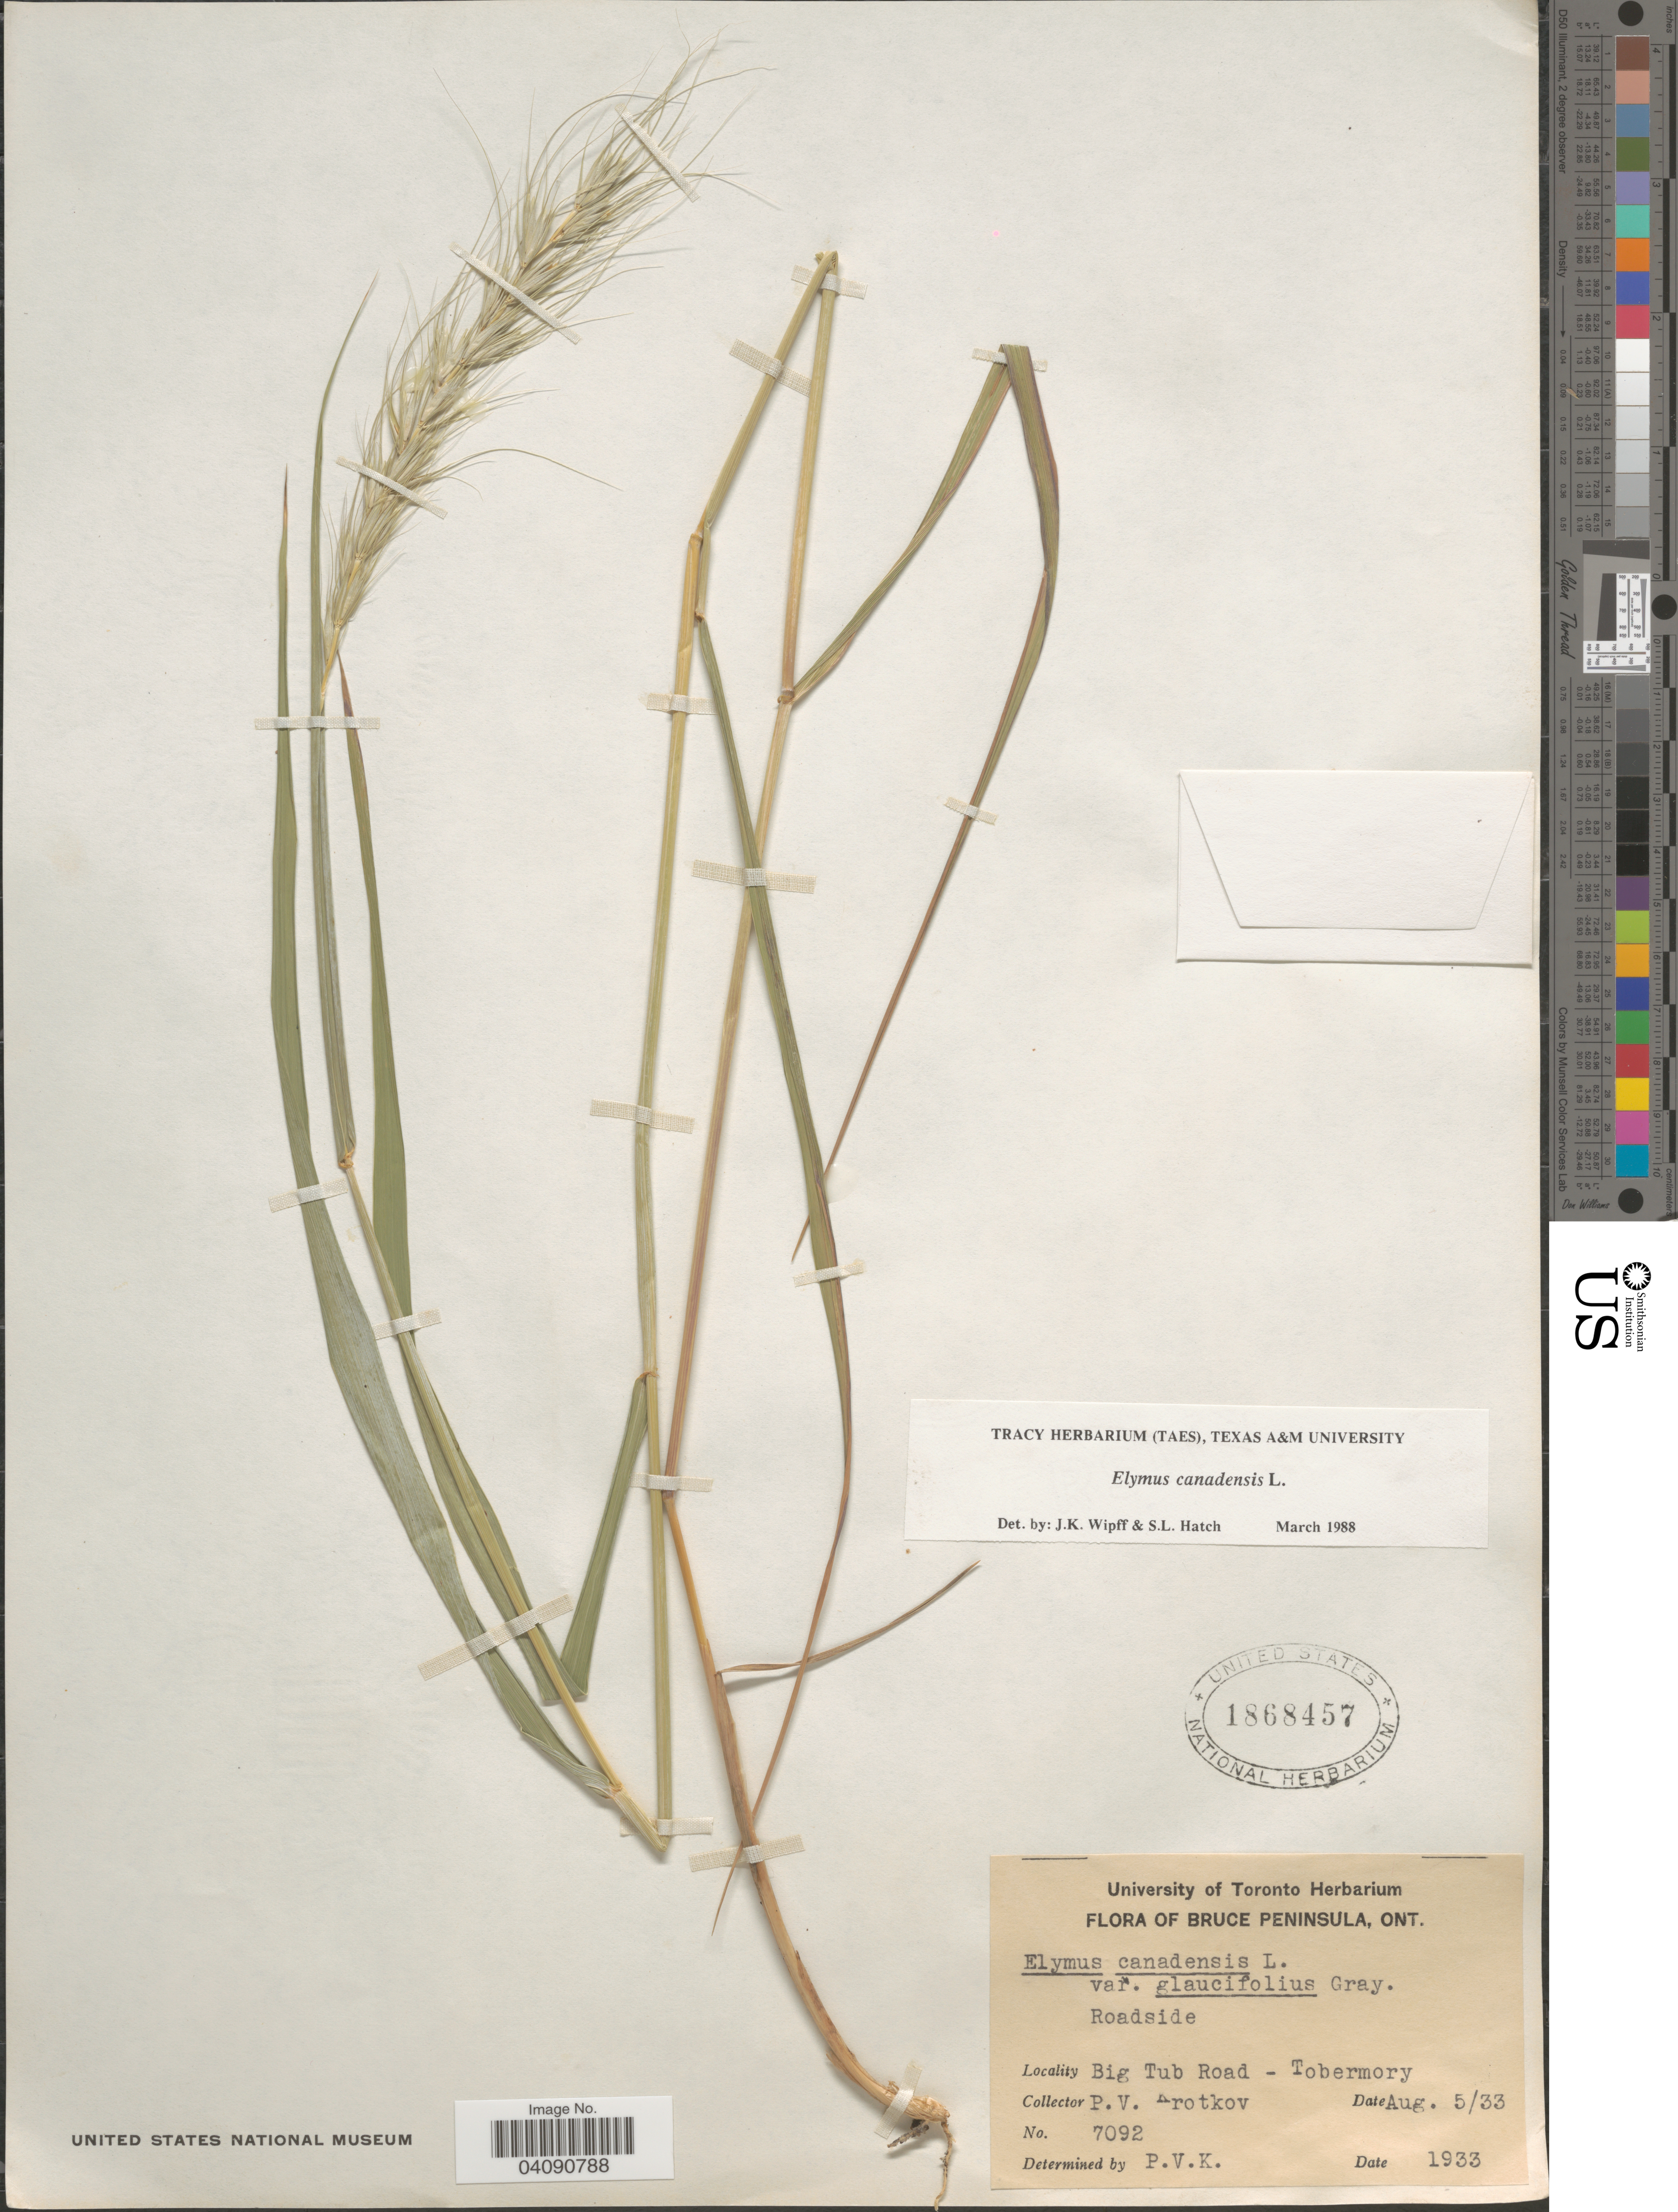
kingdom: Plantae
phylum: Tracheophyta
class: Liliopsida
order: Poales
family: Poaceae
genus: Elymus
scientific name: Elymus canadensis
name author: L.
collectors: P. V. Krotkov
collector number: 7092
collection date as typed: Transcribed d/m/y: 5/8/33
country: Canada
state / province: Ontario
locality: Bruce Peninsula. Big Tub Road-Tobermory.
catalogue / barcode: US 1868457